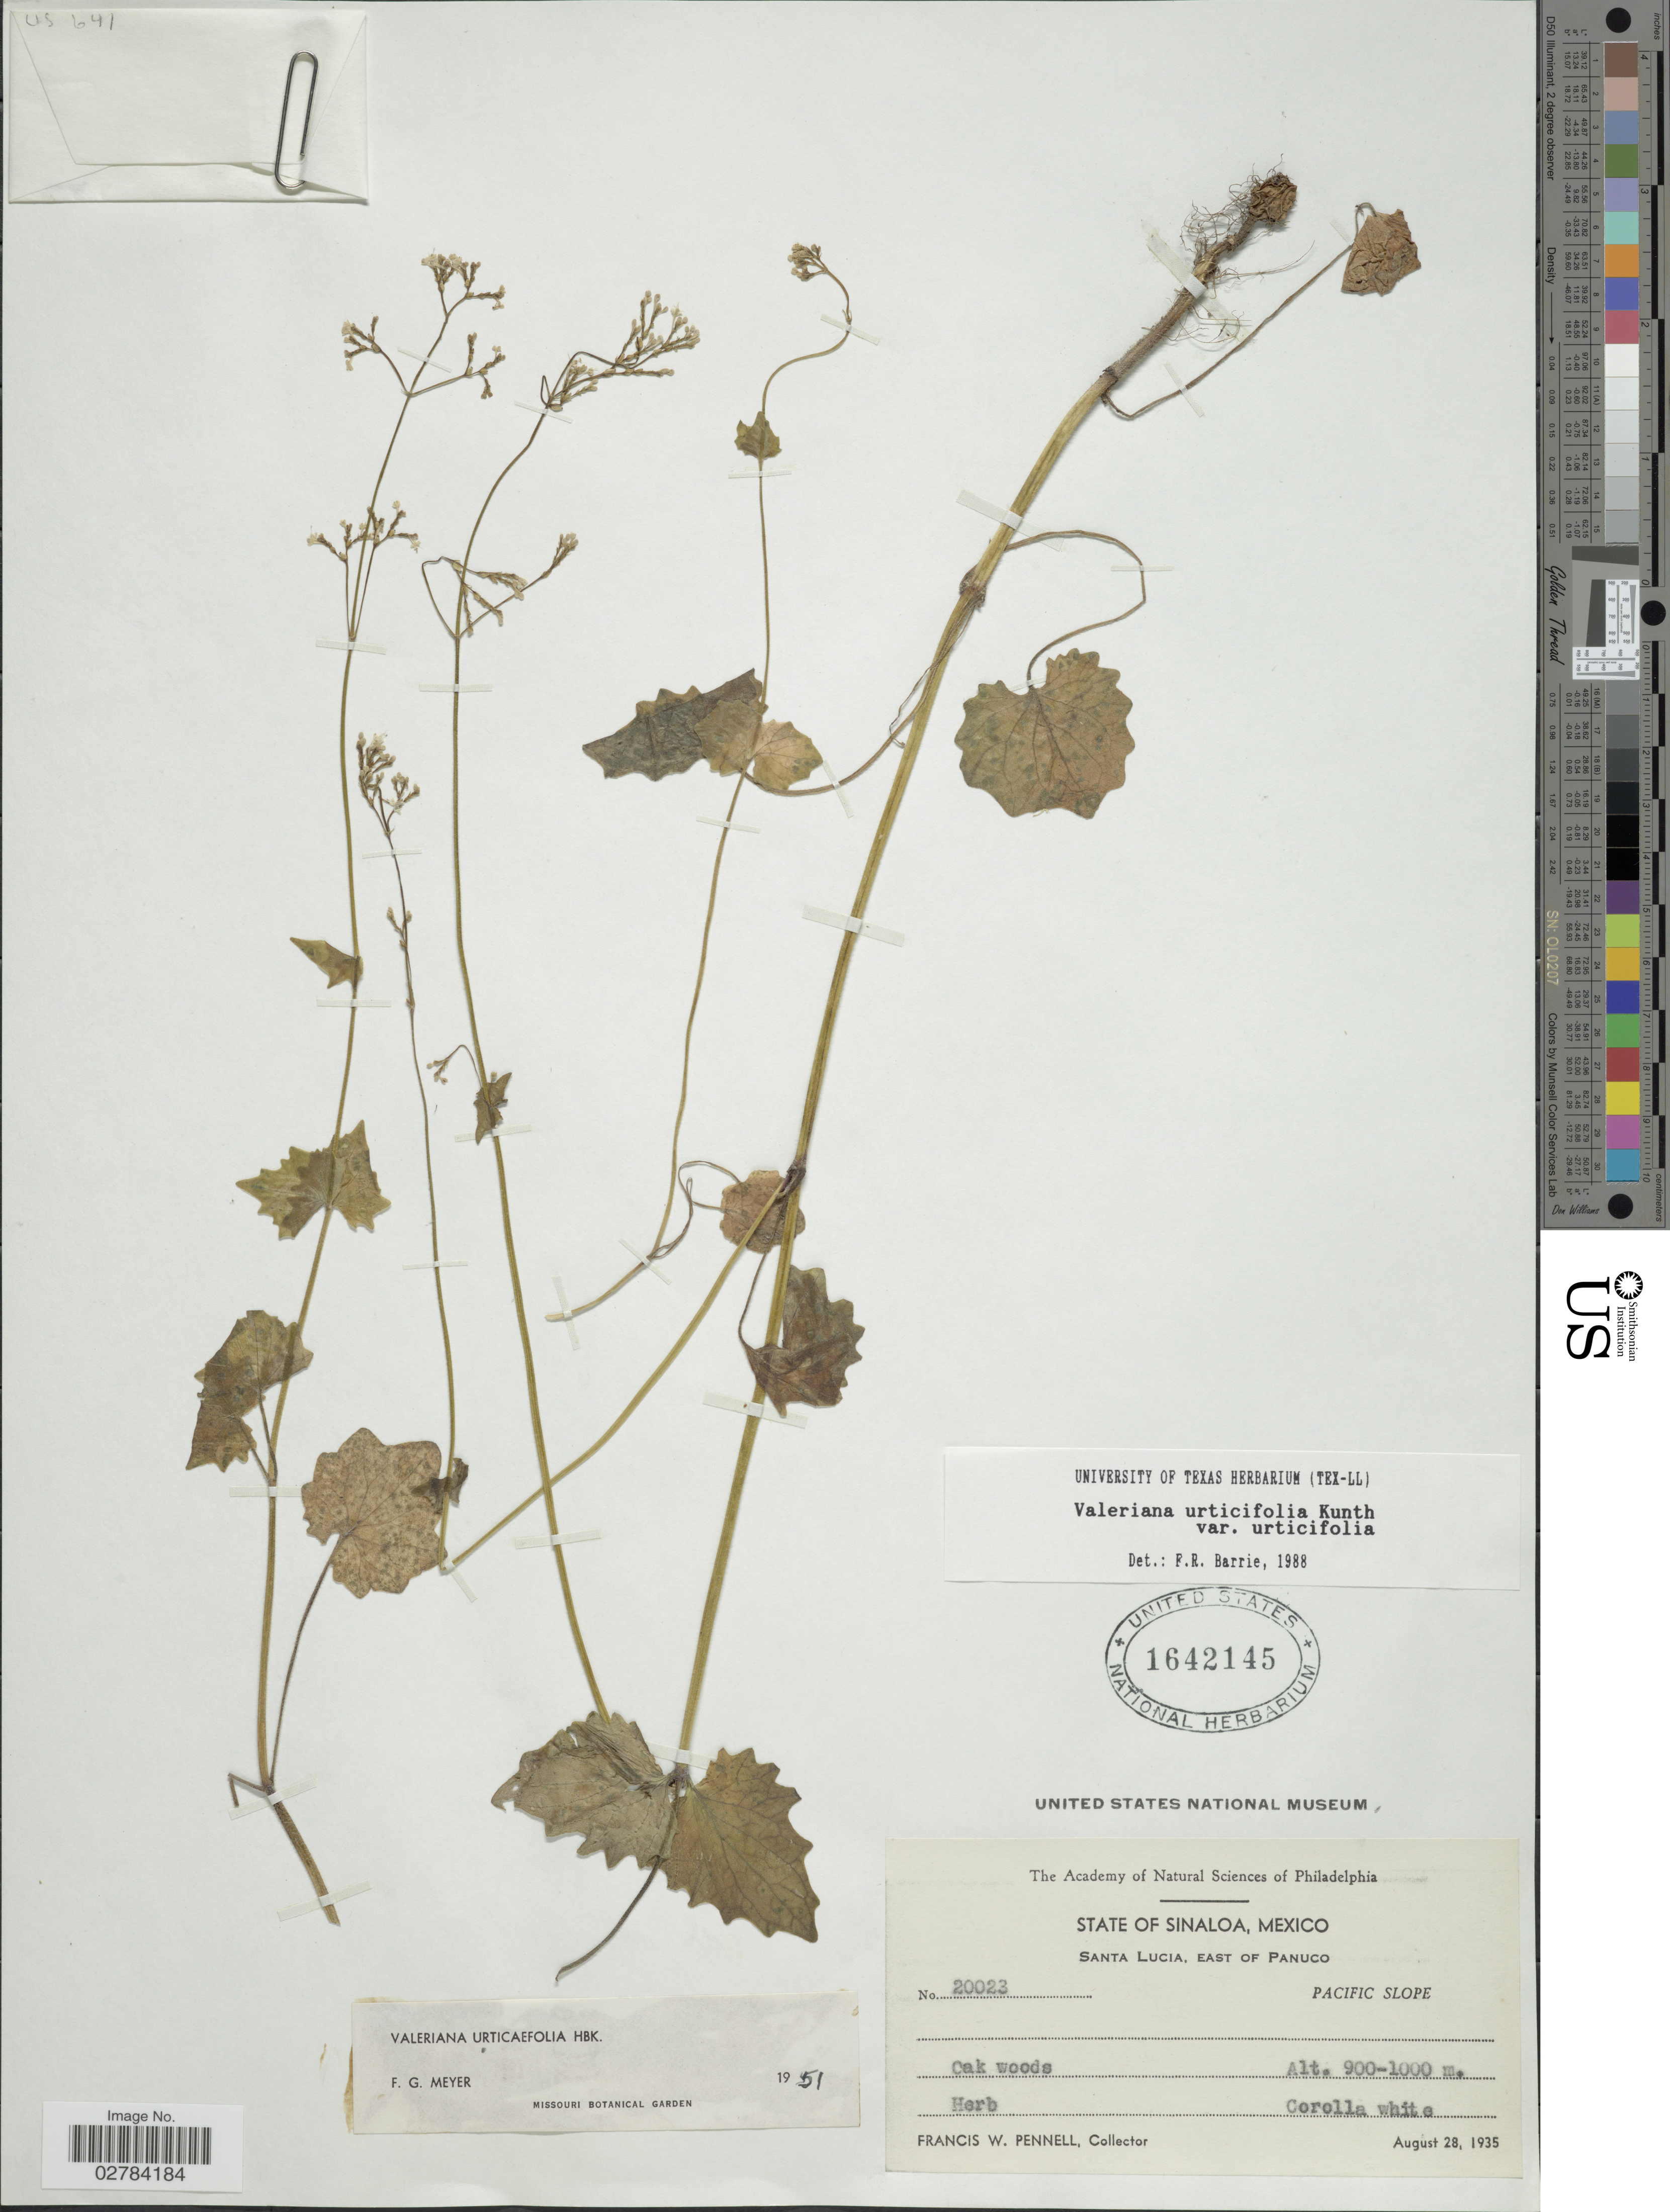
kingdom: Plantae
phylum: Tracheophyta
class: Magnoliopsida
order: Dipsacales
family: Caprifoliaceae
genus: Valeriana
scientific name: Valeriana urticifolia var. urticifolia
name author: Kunth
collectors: F. W. Pennell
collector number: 20023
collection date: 1935-08-28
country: Mexico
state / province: Sinaloa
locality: Santa Lucia, East of Panuco, Pacific Slope.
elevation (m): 900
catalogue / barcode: US 1642145